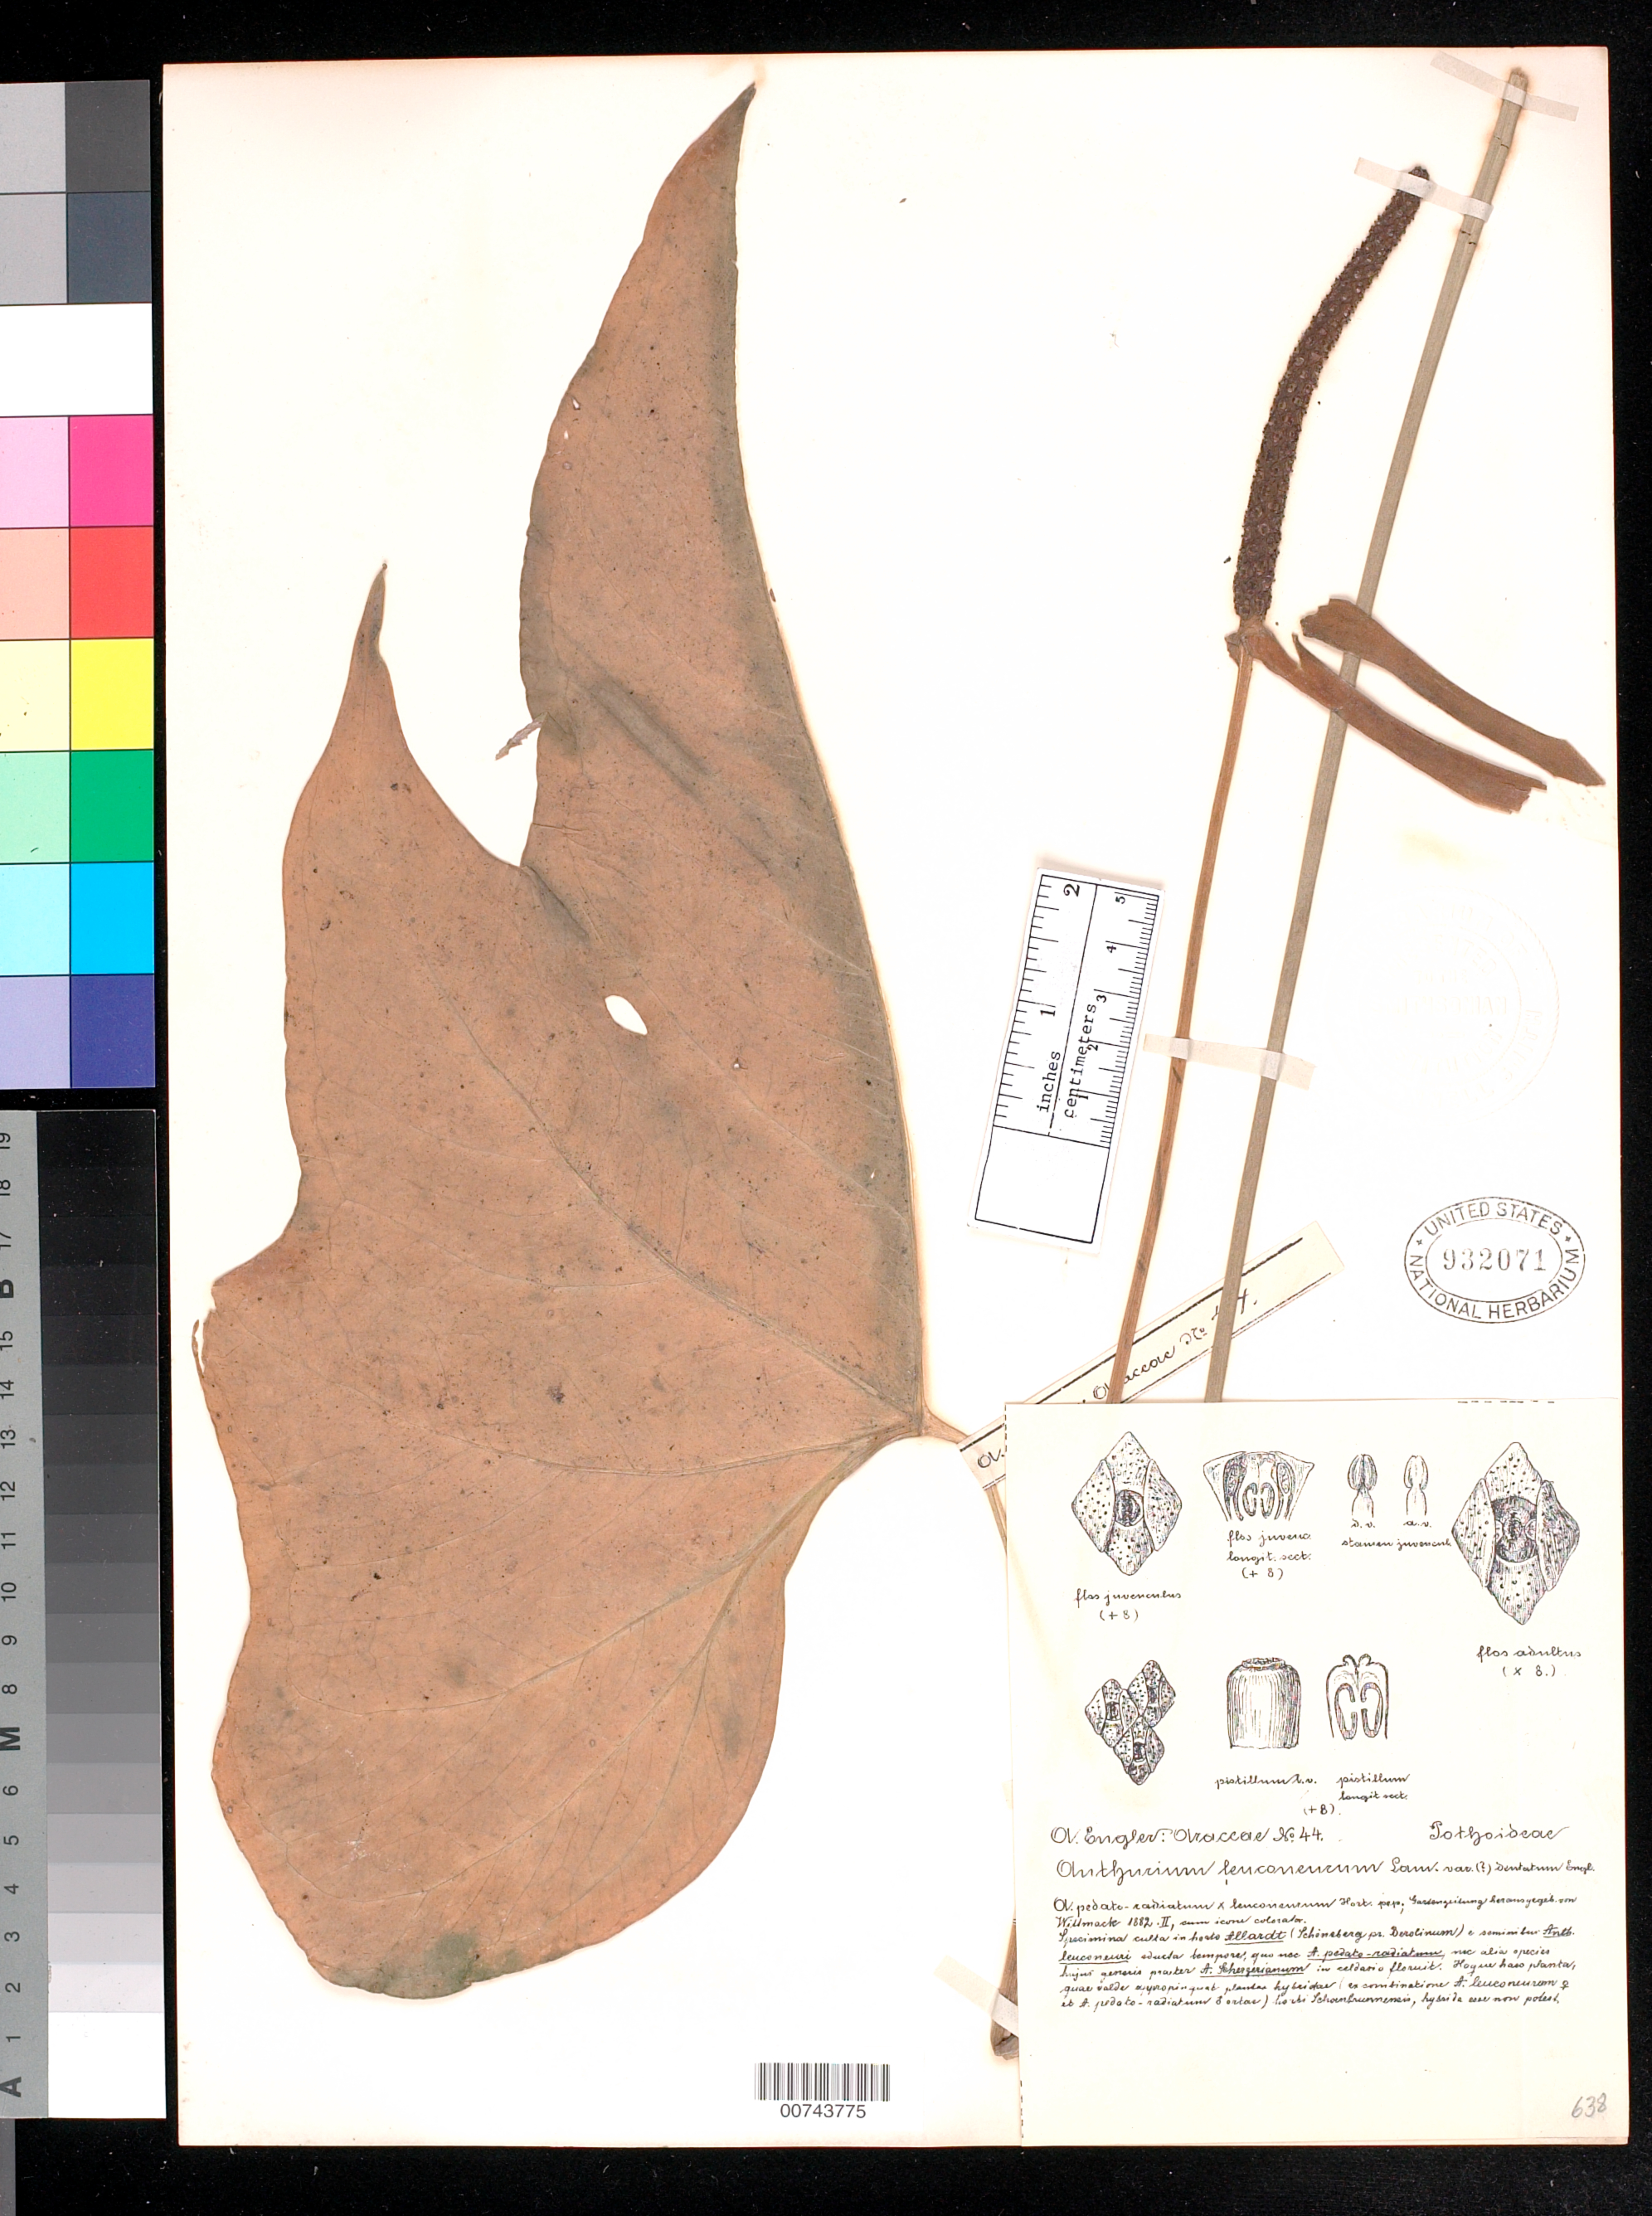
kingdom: Plantae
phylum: Tracheophyta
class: Liliopsida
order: Alismatales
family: Araceae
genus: Anthurium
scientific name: Anthurium leuconeurum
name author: Lem.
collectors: H. G. A. Engler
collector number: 44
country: Germany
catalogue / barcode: US 932071